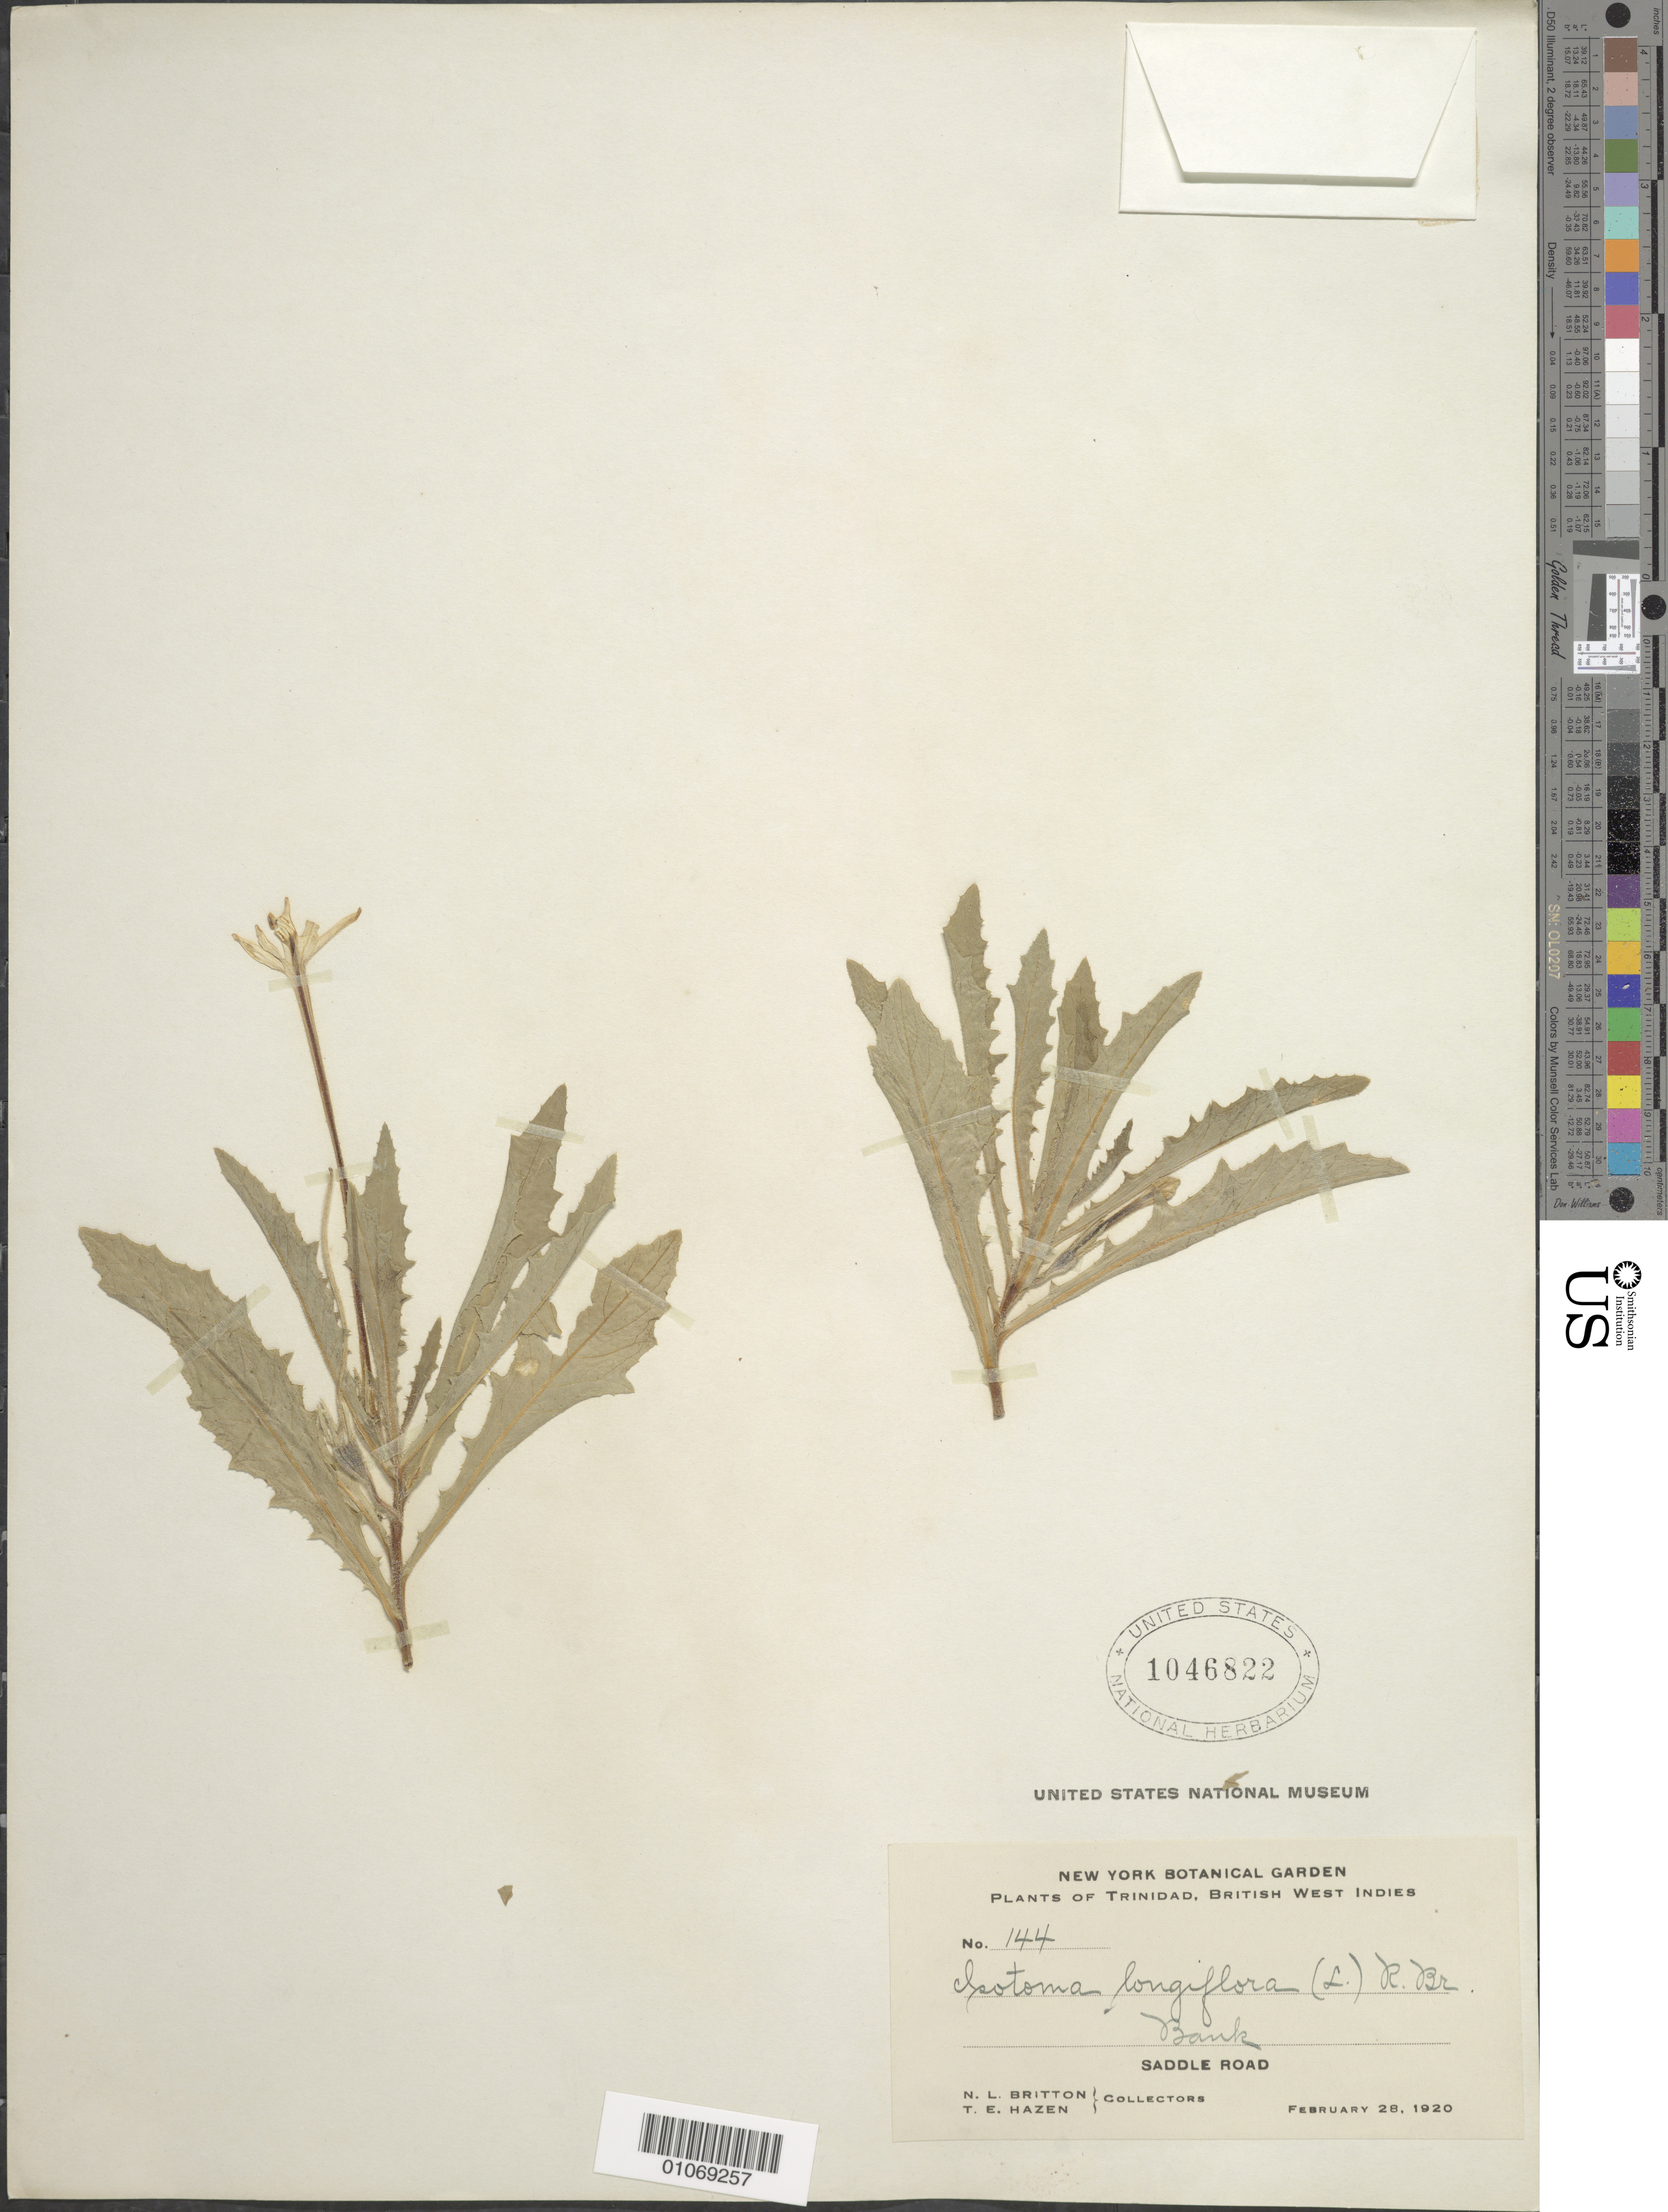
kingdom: Plantae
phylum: Tracheophyta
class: Magnoliopsida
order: Asterales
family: Campanulaceae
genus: Hippobroma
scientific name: Hippobroma longiflora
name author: (L.) G. Don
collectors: N. Britton & T. E. Hazen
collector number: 144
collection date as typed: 28 Feb 1920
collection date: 1920-02-28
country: Trinidad and Tobago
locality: Saddle Road, bank.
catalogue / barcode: US 1046822